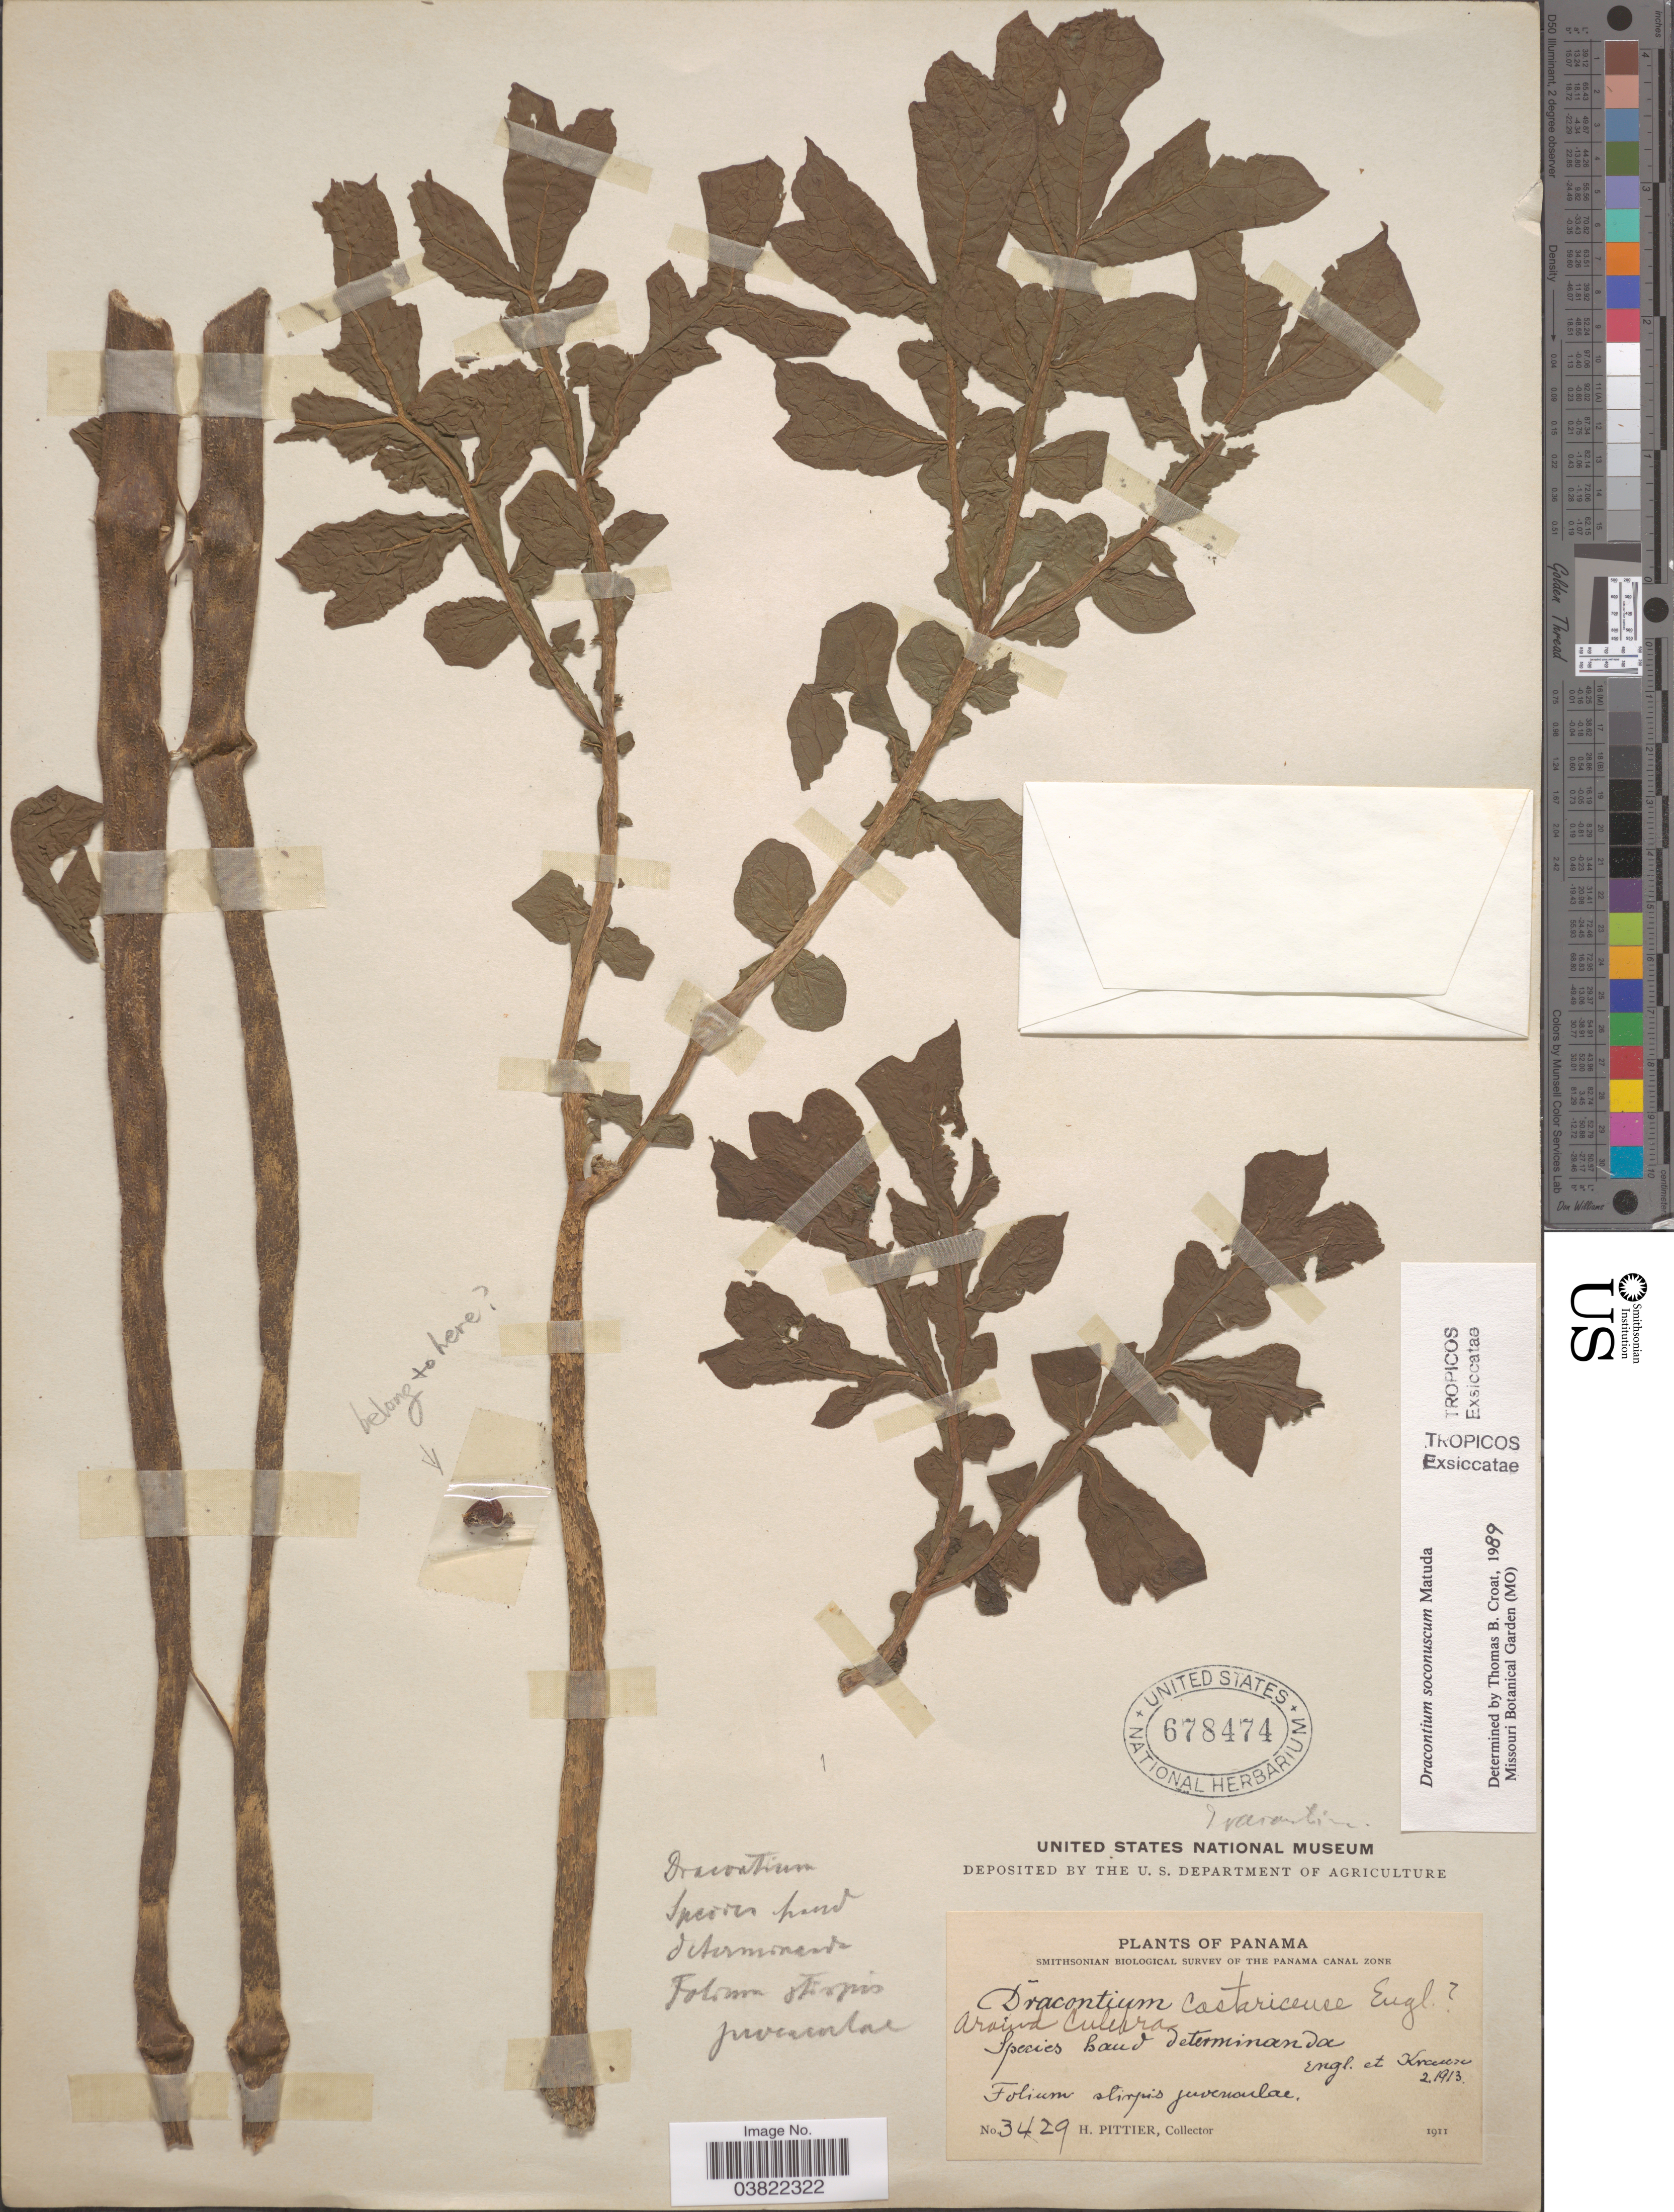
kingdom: Plantae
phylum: Tracheophyta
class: Liliopsida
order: Alismatales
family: Araceae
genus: Dracontium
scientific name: Dracontium soconuscum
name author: Matuda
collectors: H. F. Pittier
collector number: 3429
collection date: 1911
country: Panama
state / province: Colón / Panamá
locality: The Panama Canal Zone. Around Culebra.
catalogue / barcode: US 678474